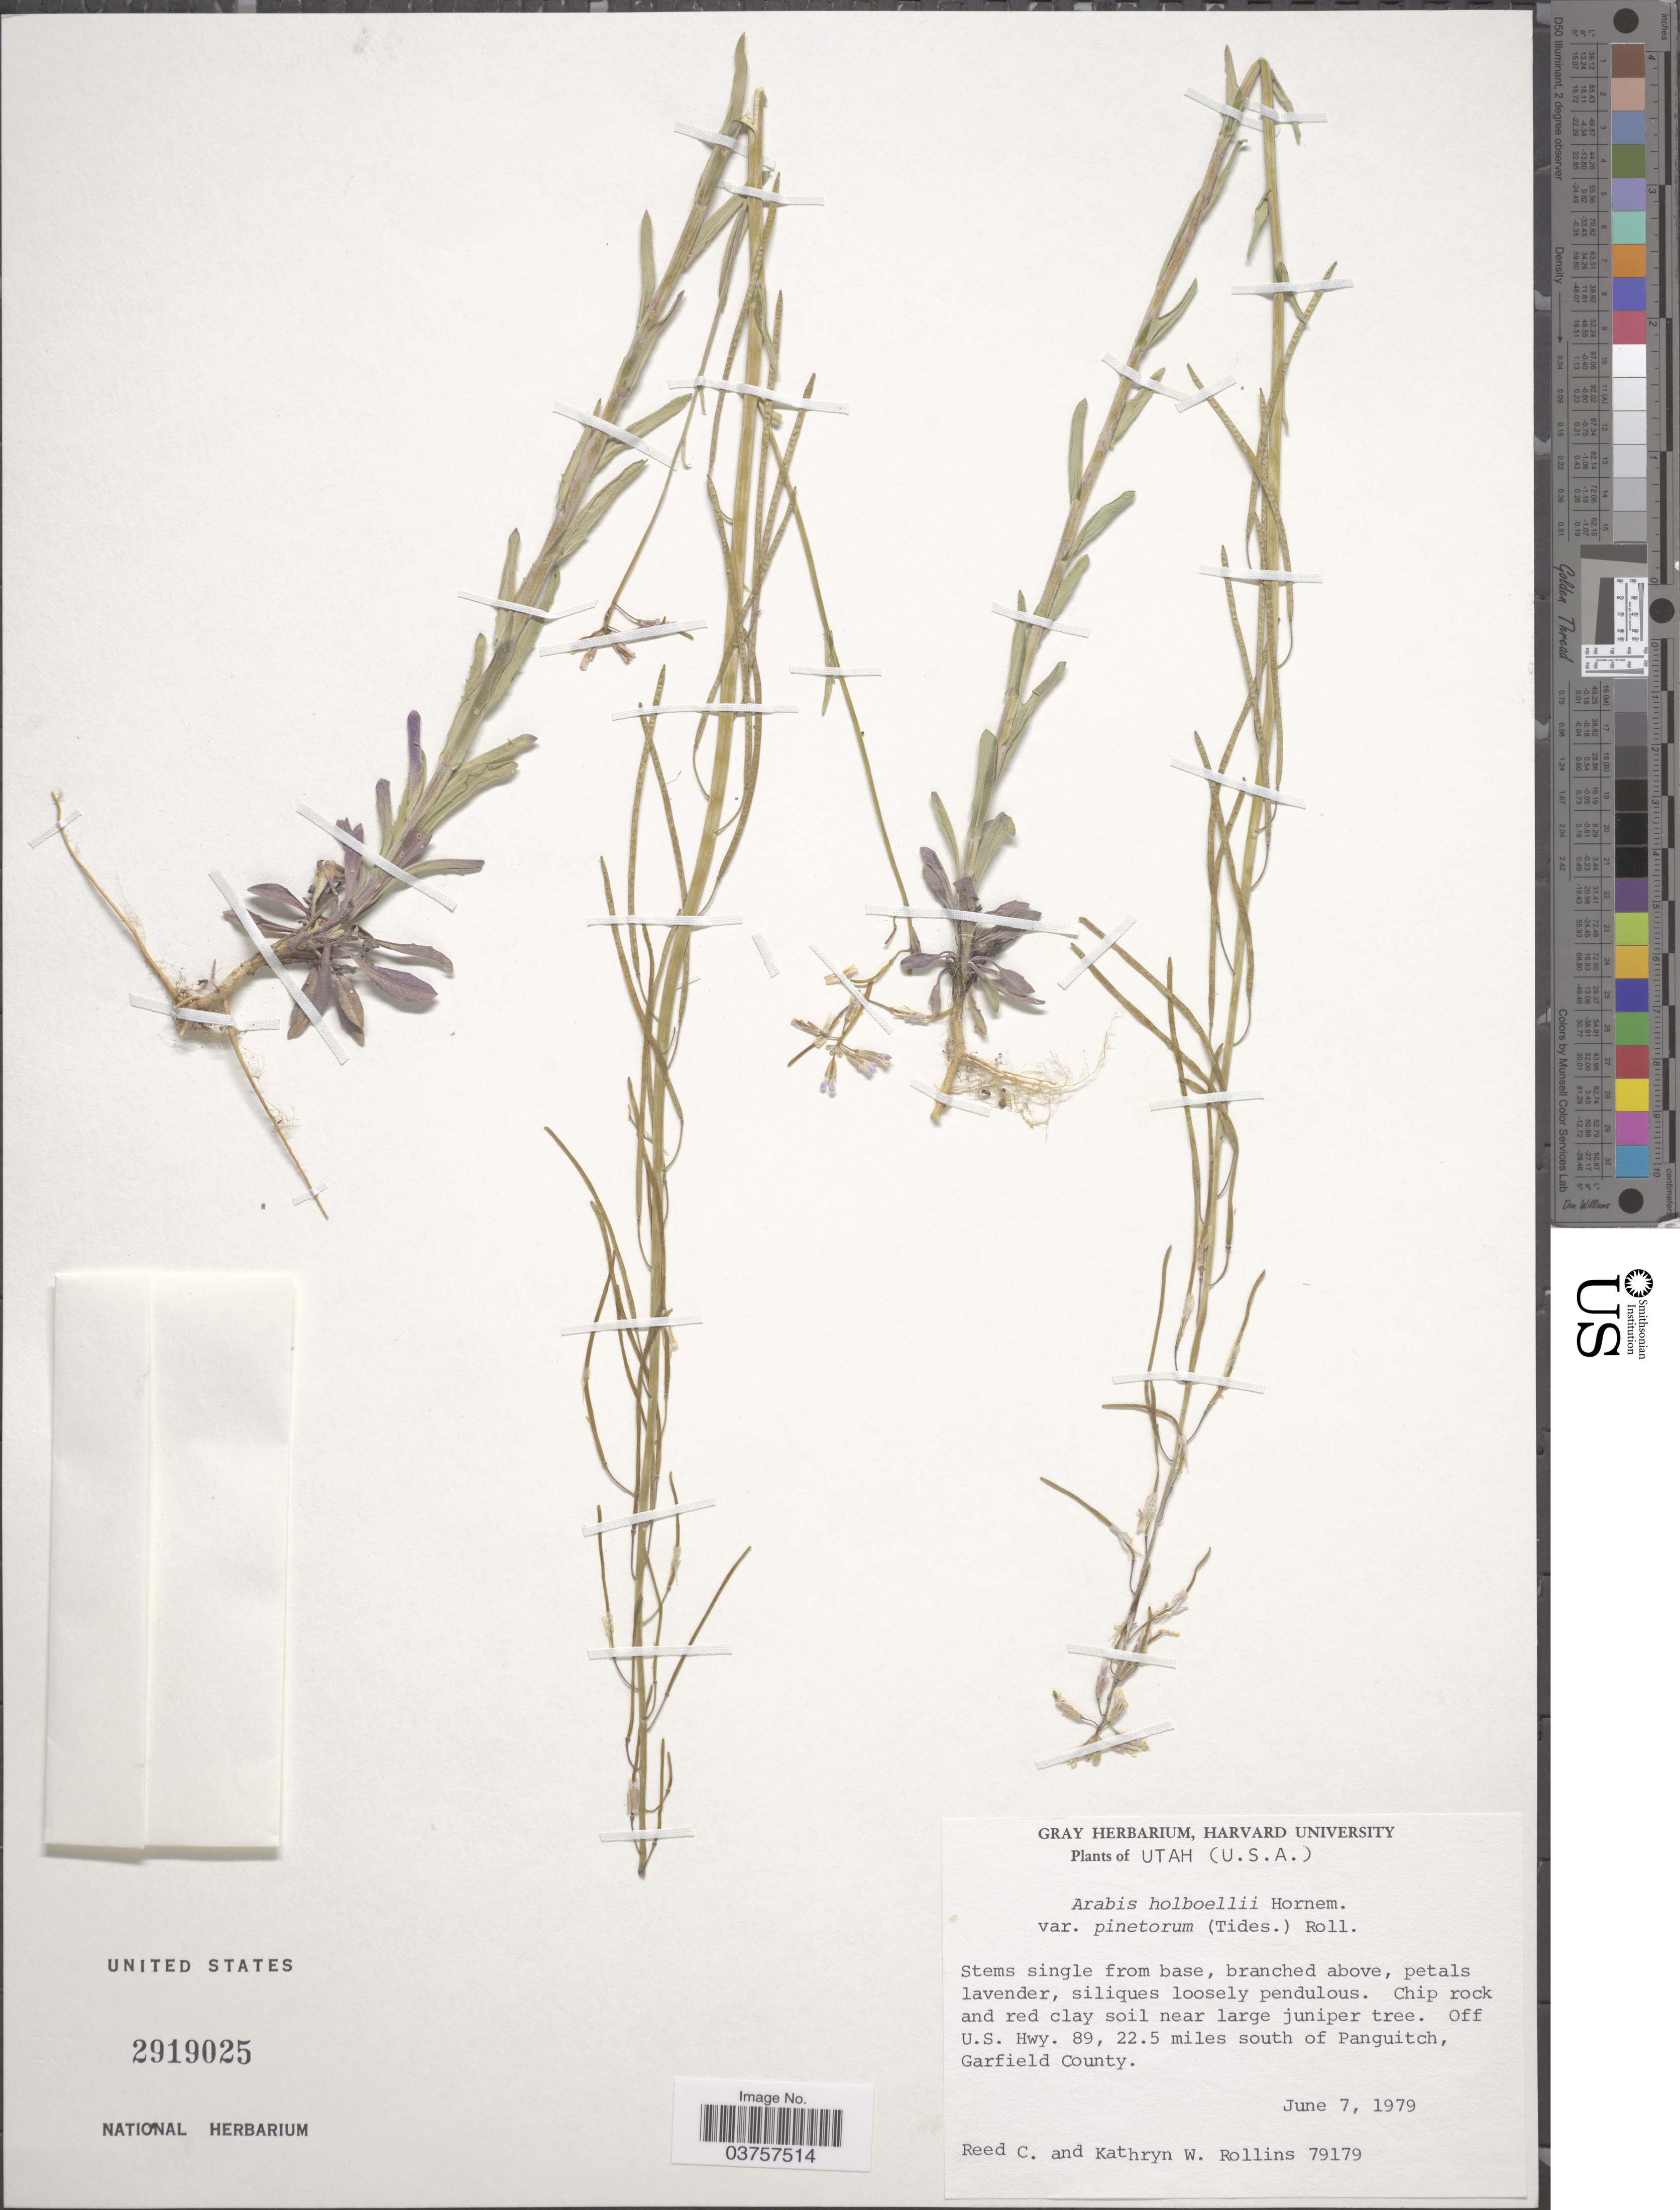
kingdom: Plantae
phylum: Tracheophyta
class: Magnoliopsida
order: Brassicales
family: Brassicaceae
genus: Arabis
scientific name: Arabis holboellii var. pinetorum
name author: (Tidestr.) Rollins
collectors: R. C. Rollins & K. W. Rollins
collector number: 79179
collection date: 1979-06-07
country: United States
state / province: Utah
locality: Off U.S. Hwy. 89, 22.5 miles south of Panguitch, Garfield County.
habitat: chip rock and red clay soil near juniper tree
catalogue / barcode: US 2919025